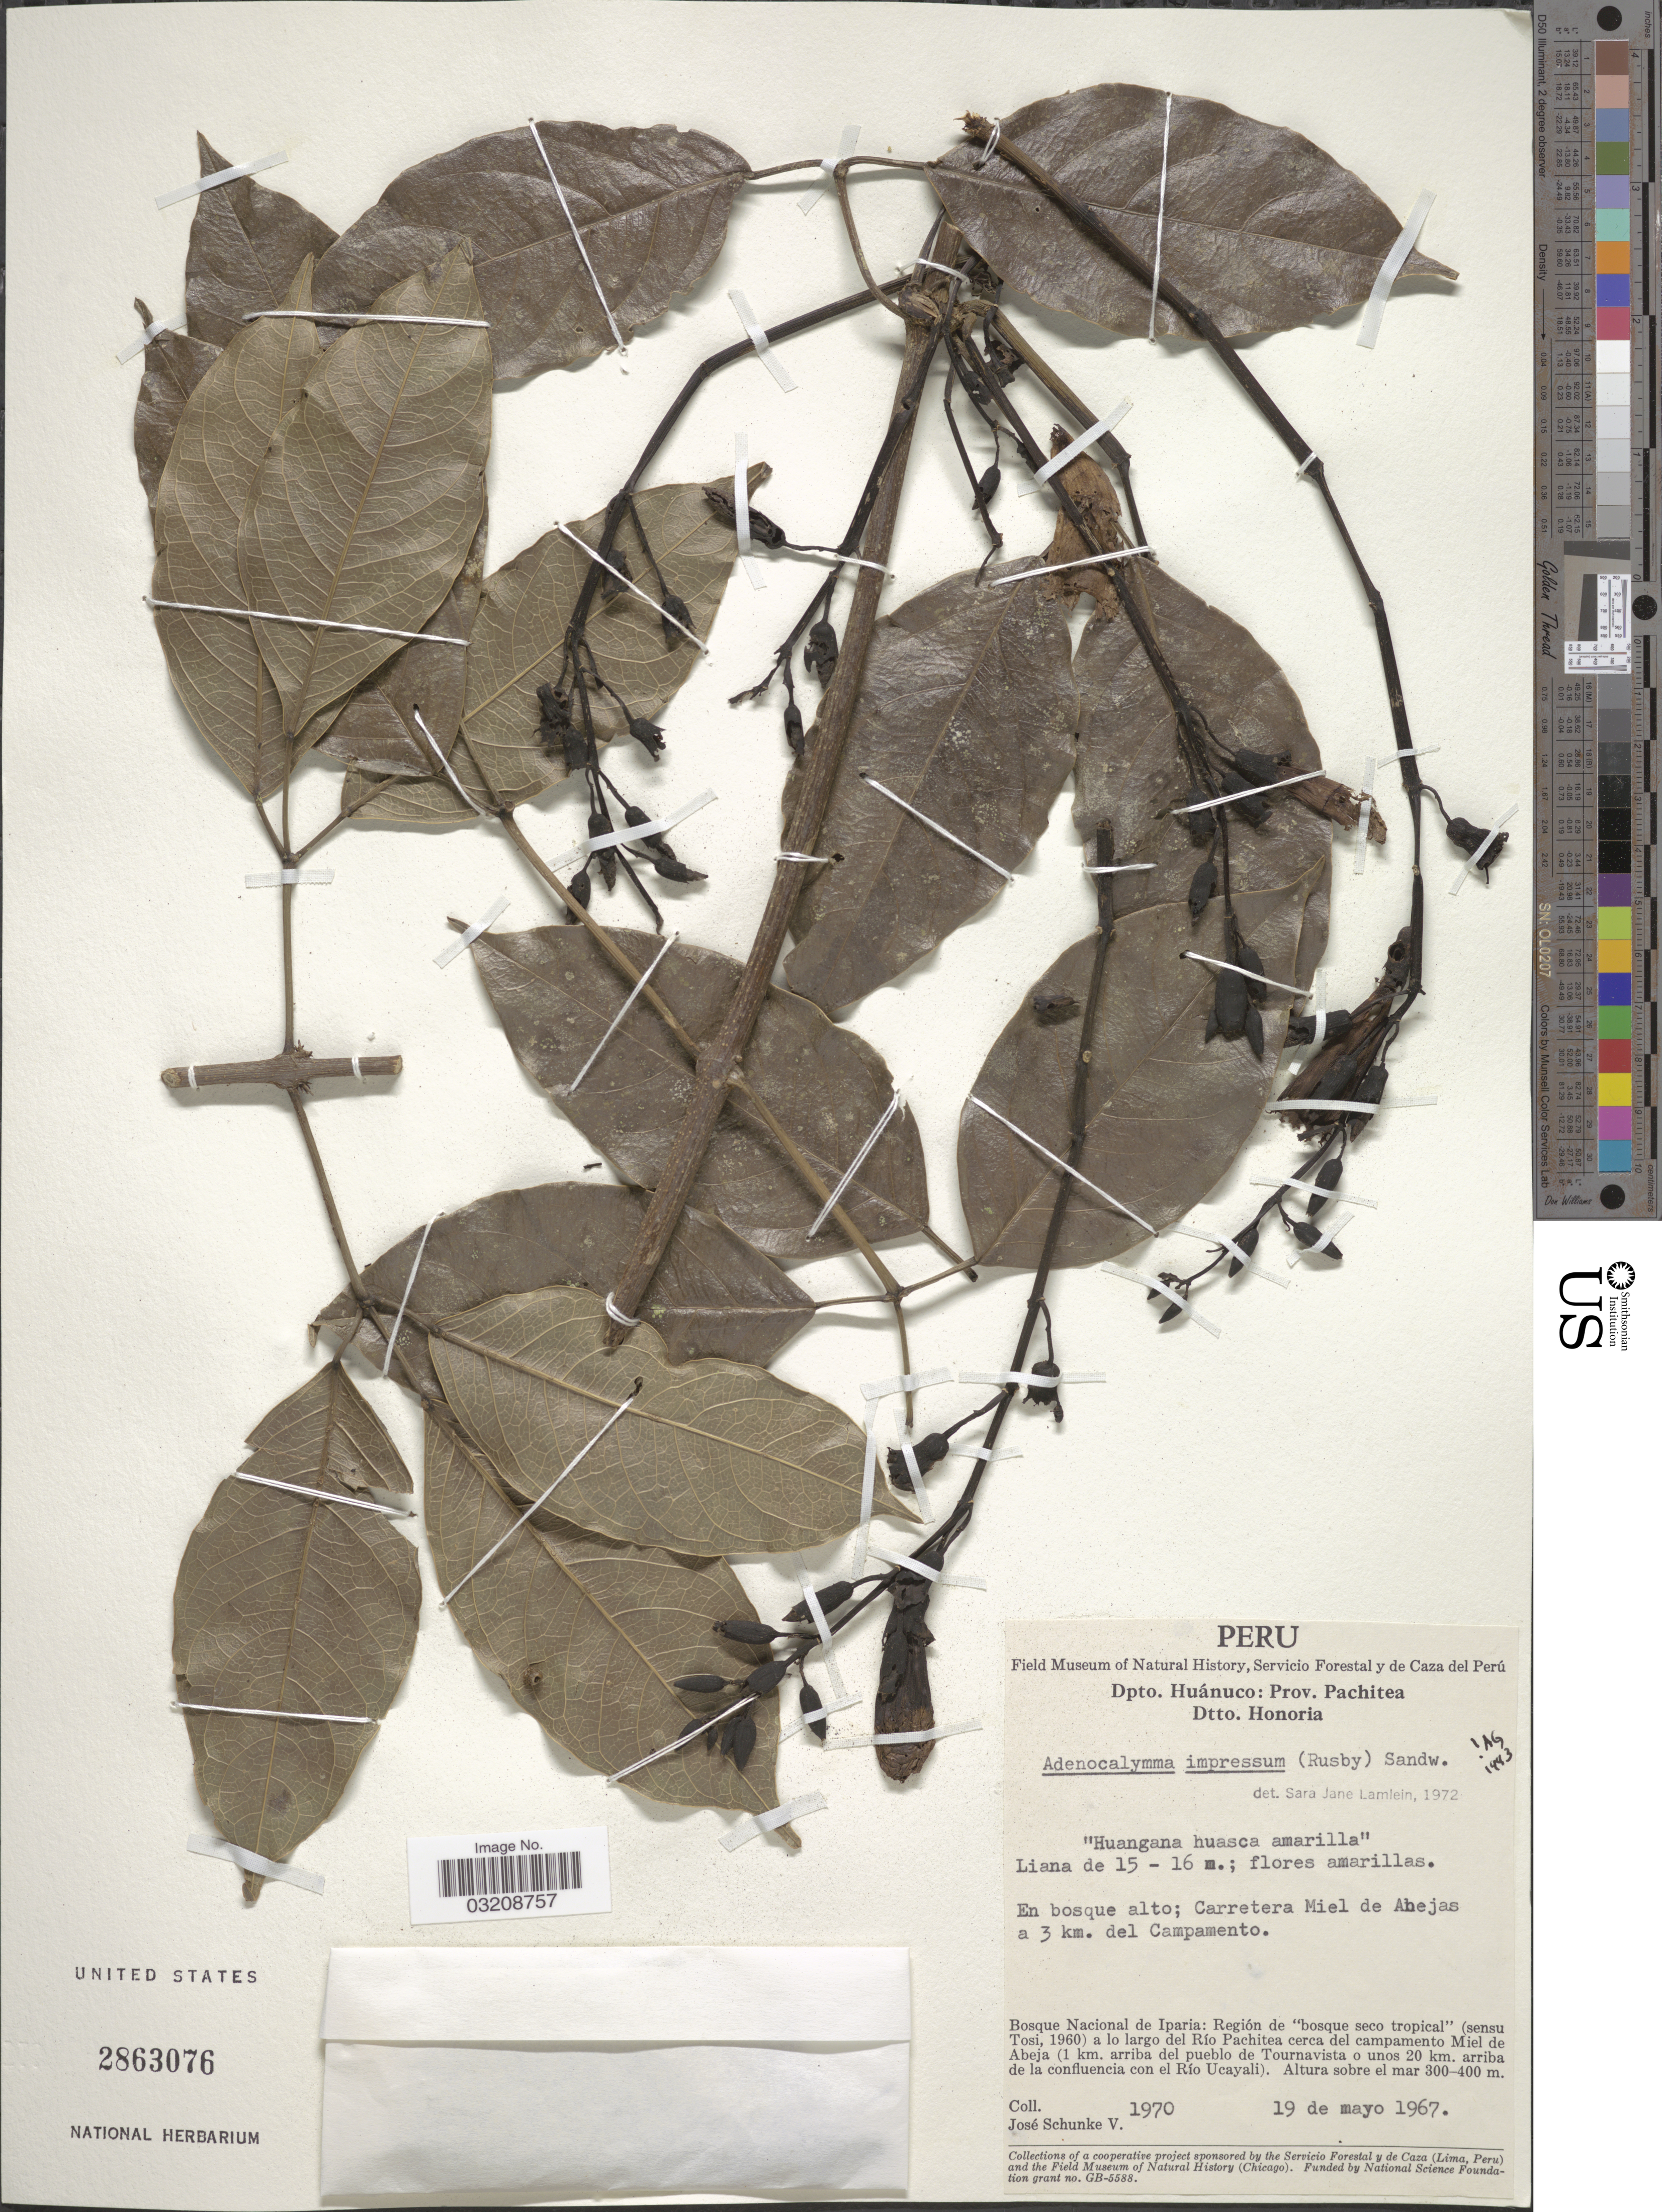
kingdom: Plantae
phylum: Tracheophyta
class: Magnoliopsida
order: Lamiales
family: Bignoniaceae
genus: Adenocalymma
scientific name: Adenocalymma impressum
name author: (Rusby) Sandwith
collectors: J. Schunke Vigo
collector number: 1970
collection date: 1967-05-19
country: Peru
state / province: Huánuco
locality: Dpto. Huánuco: Prov. Pachitea. Dtto. Honoria. En bosque alto; Carretera Miel de Abejas a 3 km. del Campamento. Bosque Nacional de Iparia: Regíon de "bosque seco tropical" (sensu Tosi, 1960) a lo largo del Río Pachitea cerca del campamento Miel de Abeja (1 km. arriba del pueblo de Tournavista o unos 20 km. arriba de la confluencia con el Río Ucayali).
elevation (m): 300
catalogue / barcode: US 2863076